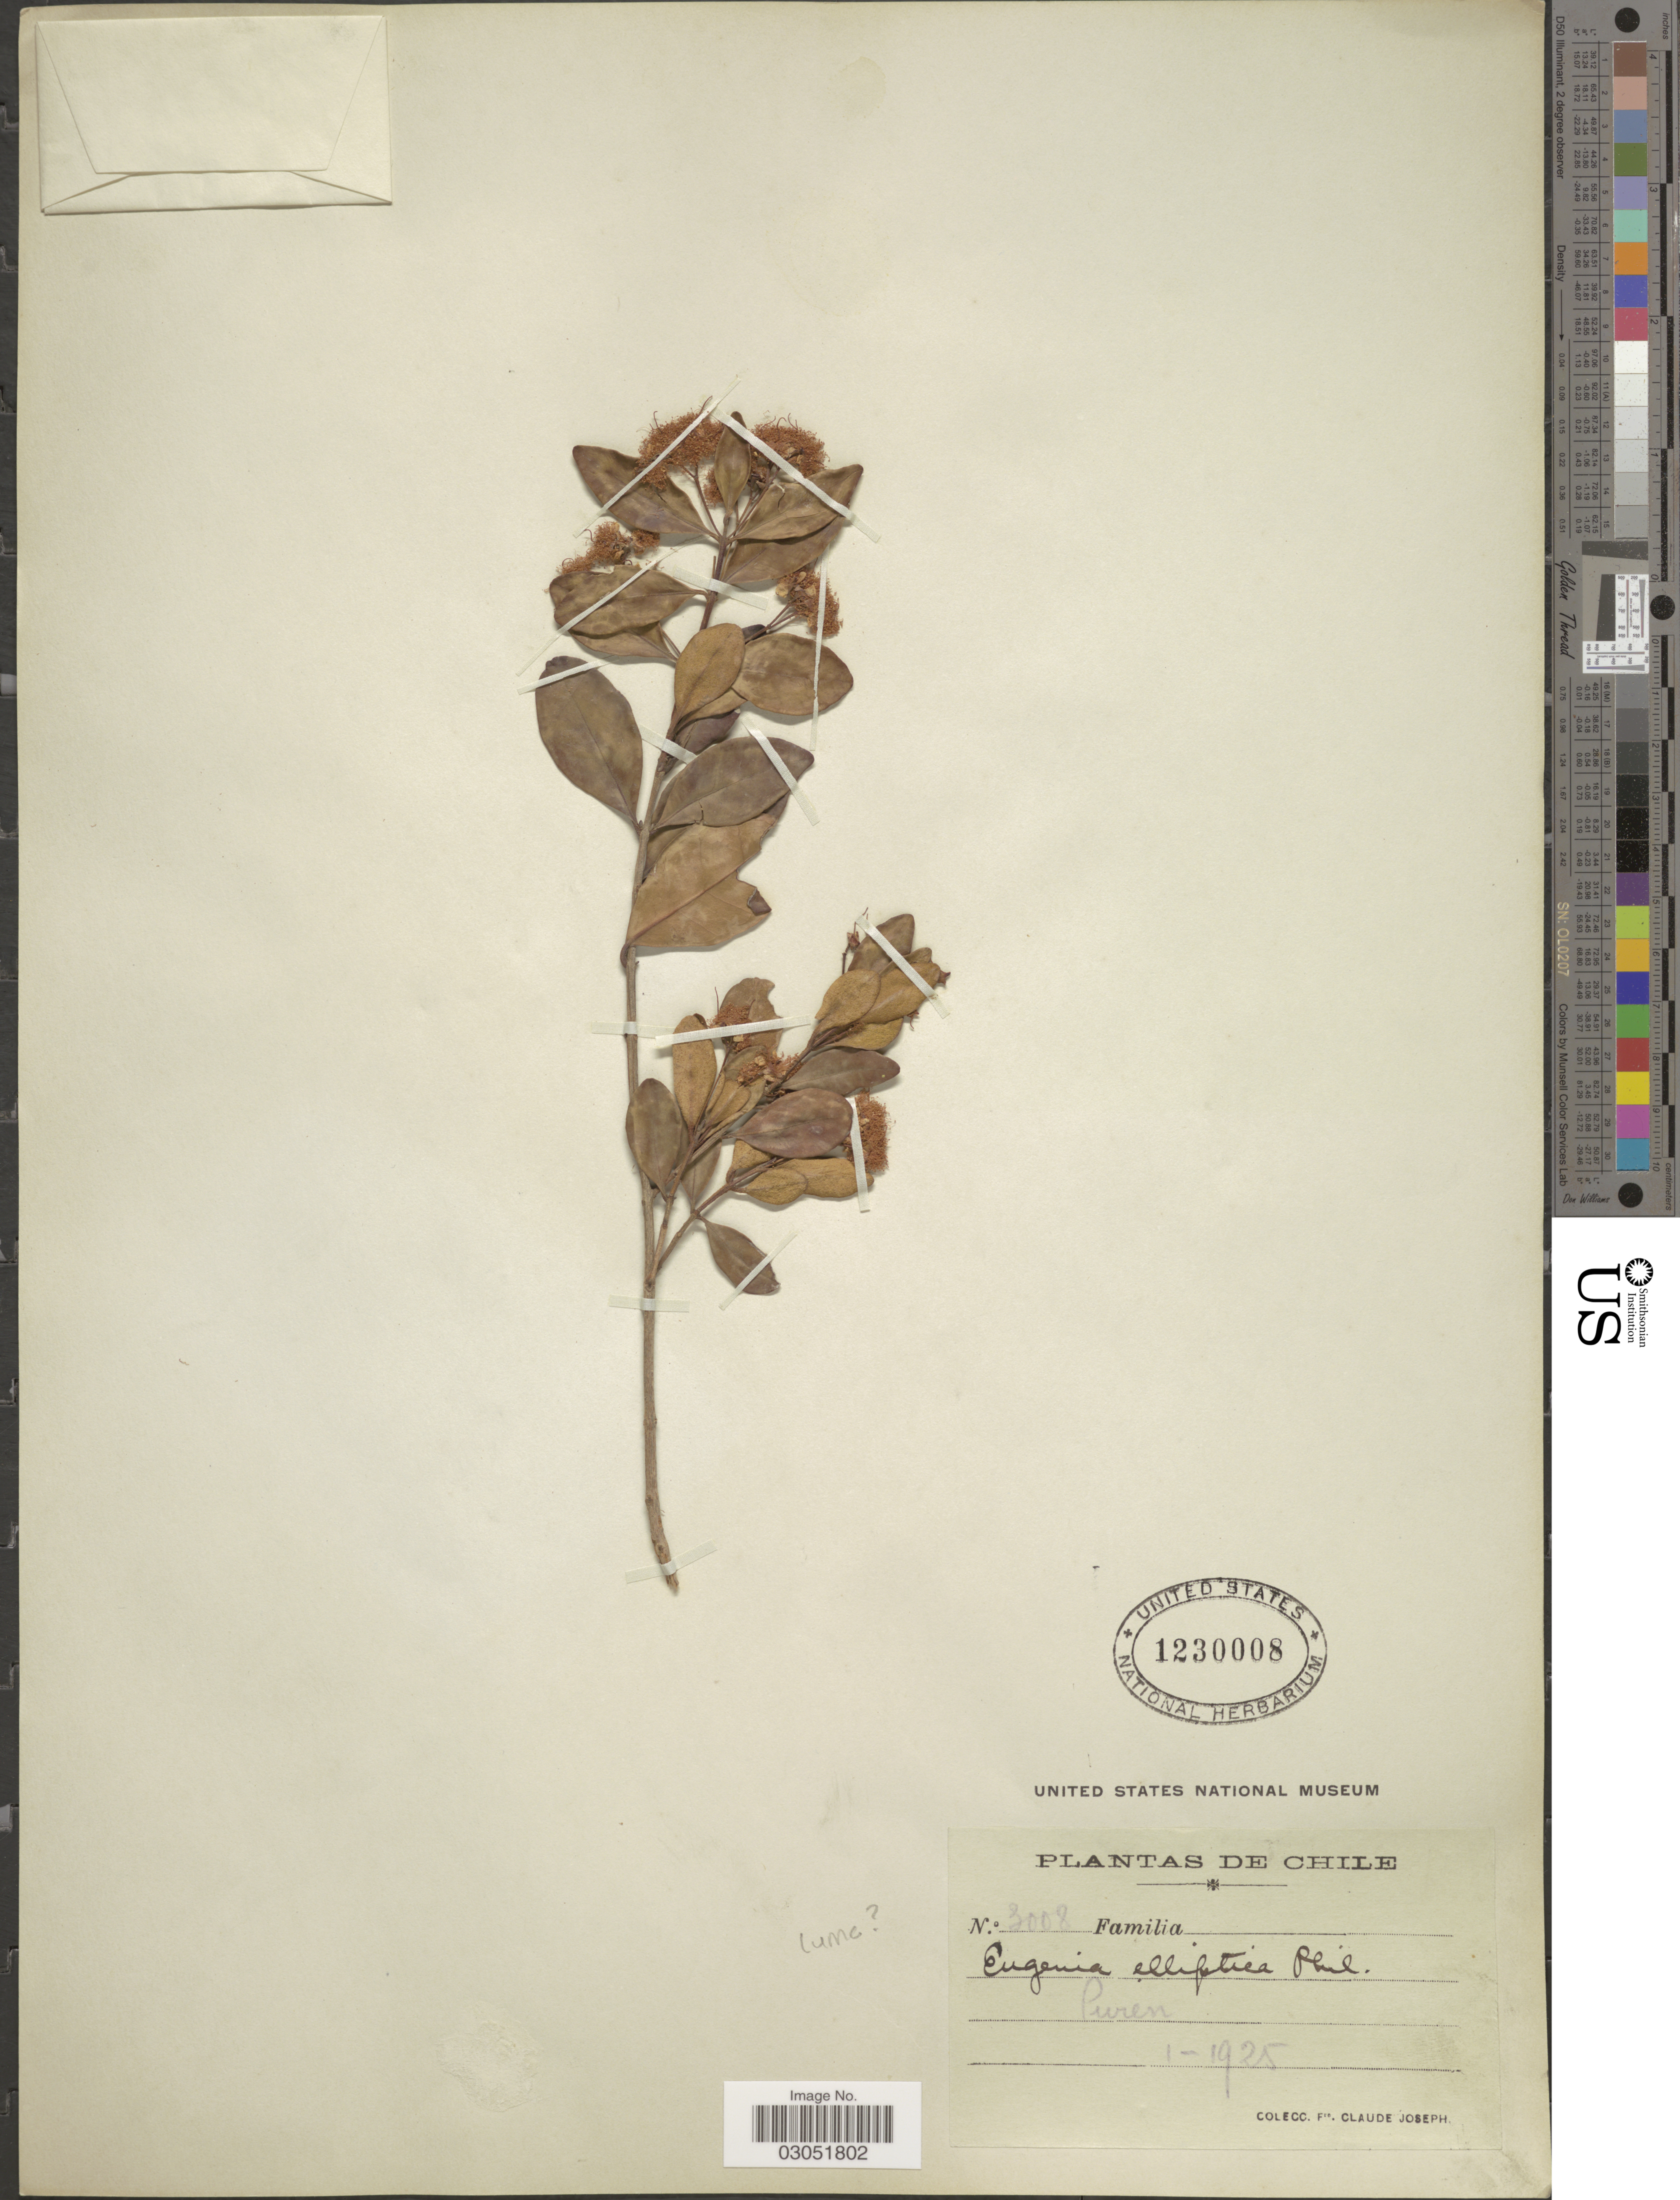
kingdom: Plantae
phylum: Tracheophyta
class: Magnoliopsida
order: Myrtales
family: Myrtaceae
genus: Temu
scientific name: Temu cruckshanksii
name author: (Hook. & Arn.) O. Berg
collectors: Bro. Claude-Joseph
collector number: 3008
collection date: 1925-01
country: Chile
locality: Puren.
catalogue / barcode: US 1230008